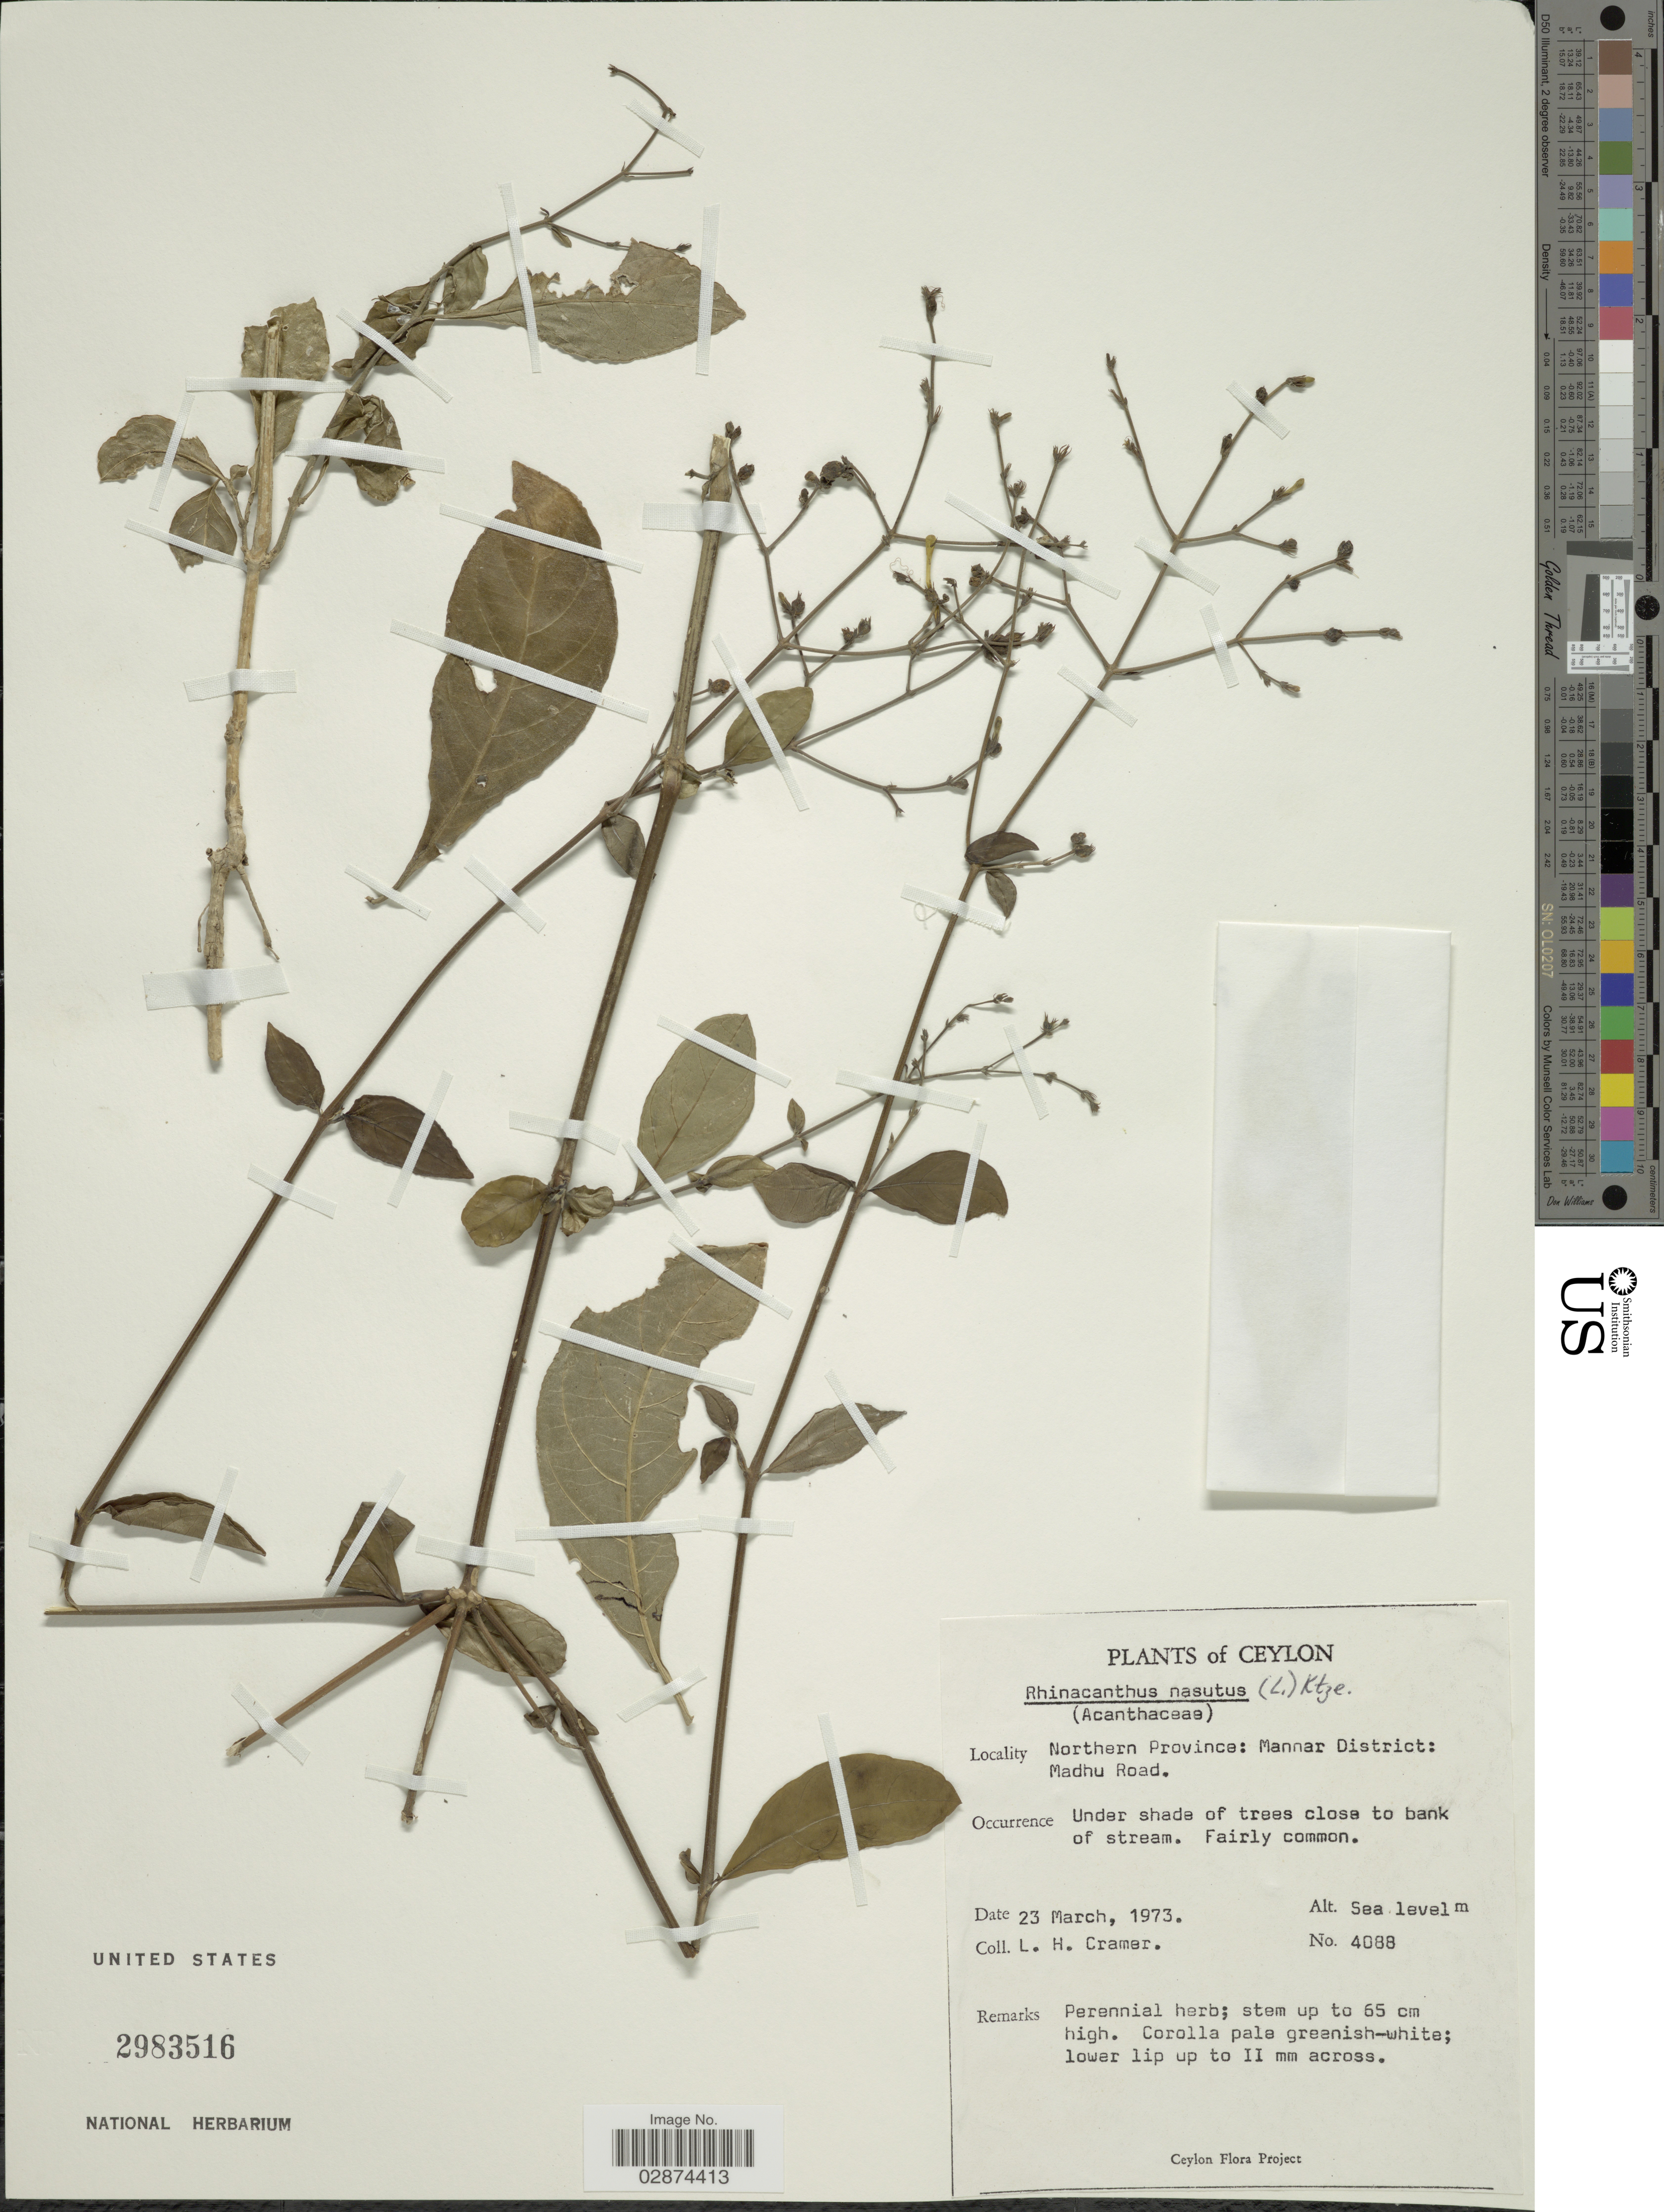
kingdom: Plantae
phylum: Tracheophyta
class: Magnoliopsida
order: Lamiales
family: Acanthaceae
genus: Rhinacanthus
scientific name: Rhinacanthus nasutus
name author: (L.) Kurz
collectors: L. H. Cramer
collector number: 4088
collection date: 1973-03-23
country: Sri Lanka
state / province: Northern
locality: Ceylon. Mannar District: Madhu Road.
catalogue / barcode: US 2983516